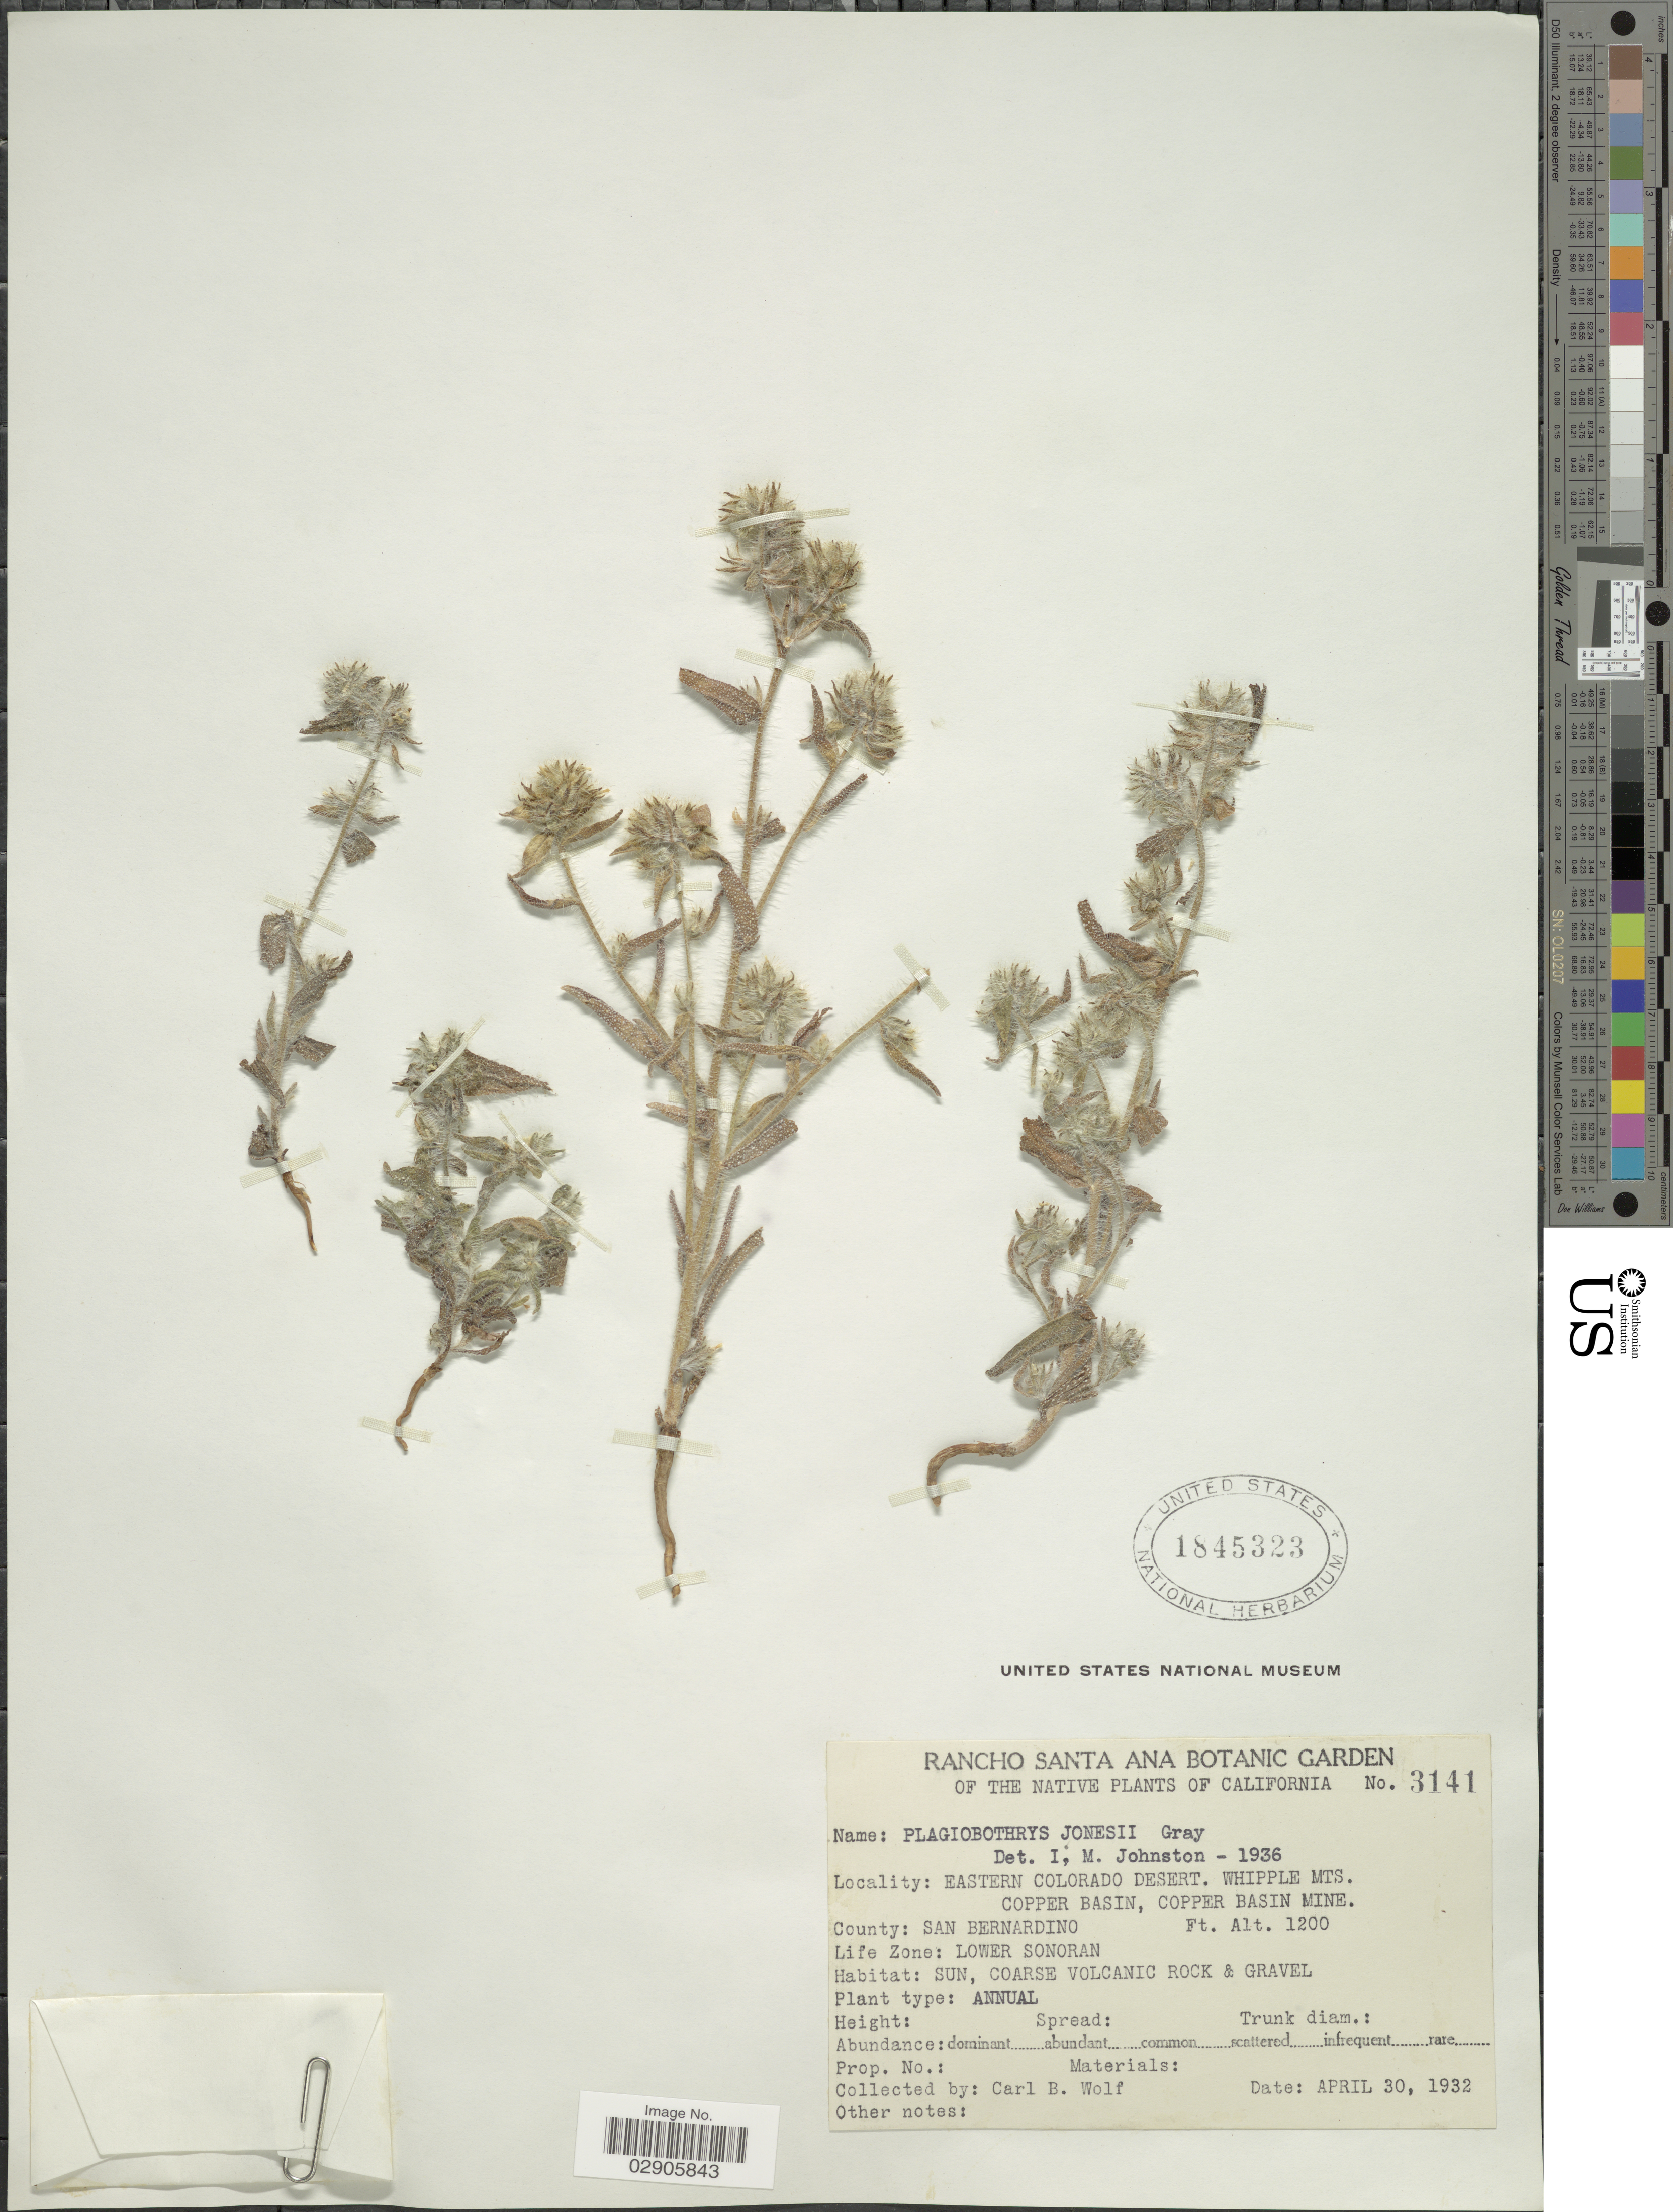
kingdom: Plantae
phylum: Tracheophyta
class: Magnoliopsida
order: Boraginales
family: Boraginaceae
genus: Plagiobothrys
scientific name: Plagiobothrys jonesii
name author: A. Gray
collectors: C. B. Wolf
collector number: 3141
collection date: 1932-04-30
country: United States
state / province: California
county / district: San Bernardino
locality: Eastern Colorado Desert. Whipple Mts. Copper Basin, Copper Basin Mine. County: San Bernardino. Life Zone: Lower Sonoran.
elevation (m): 366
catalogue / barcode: US 1845323